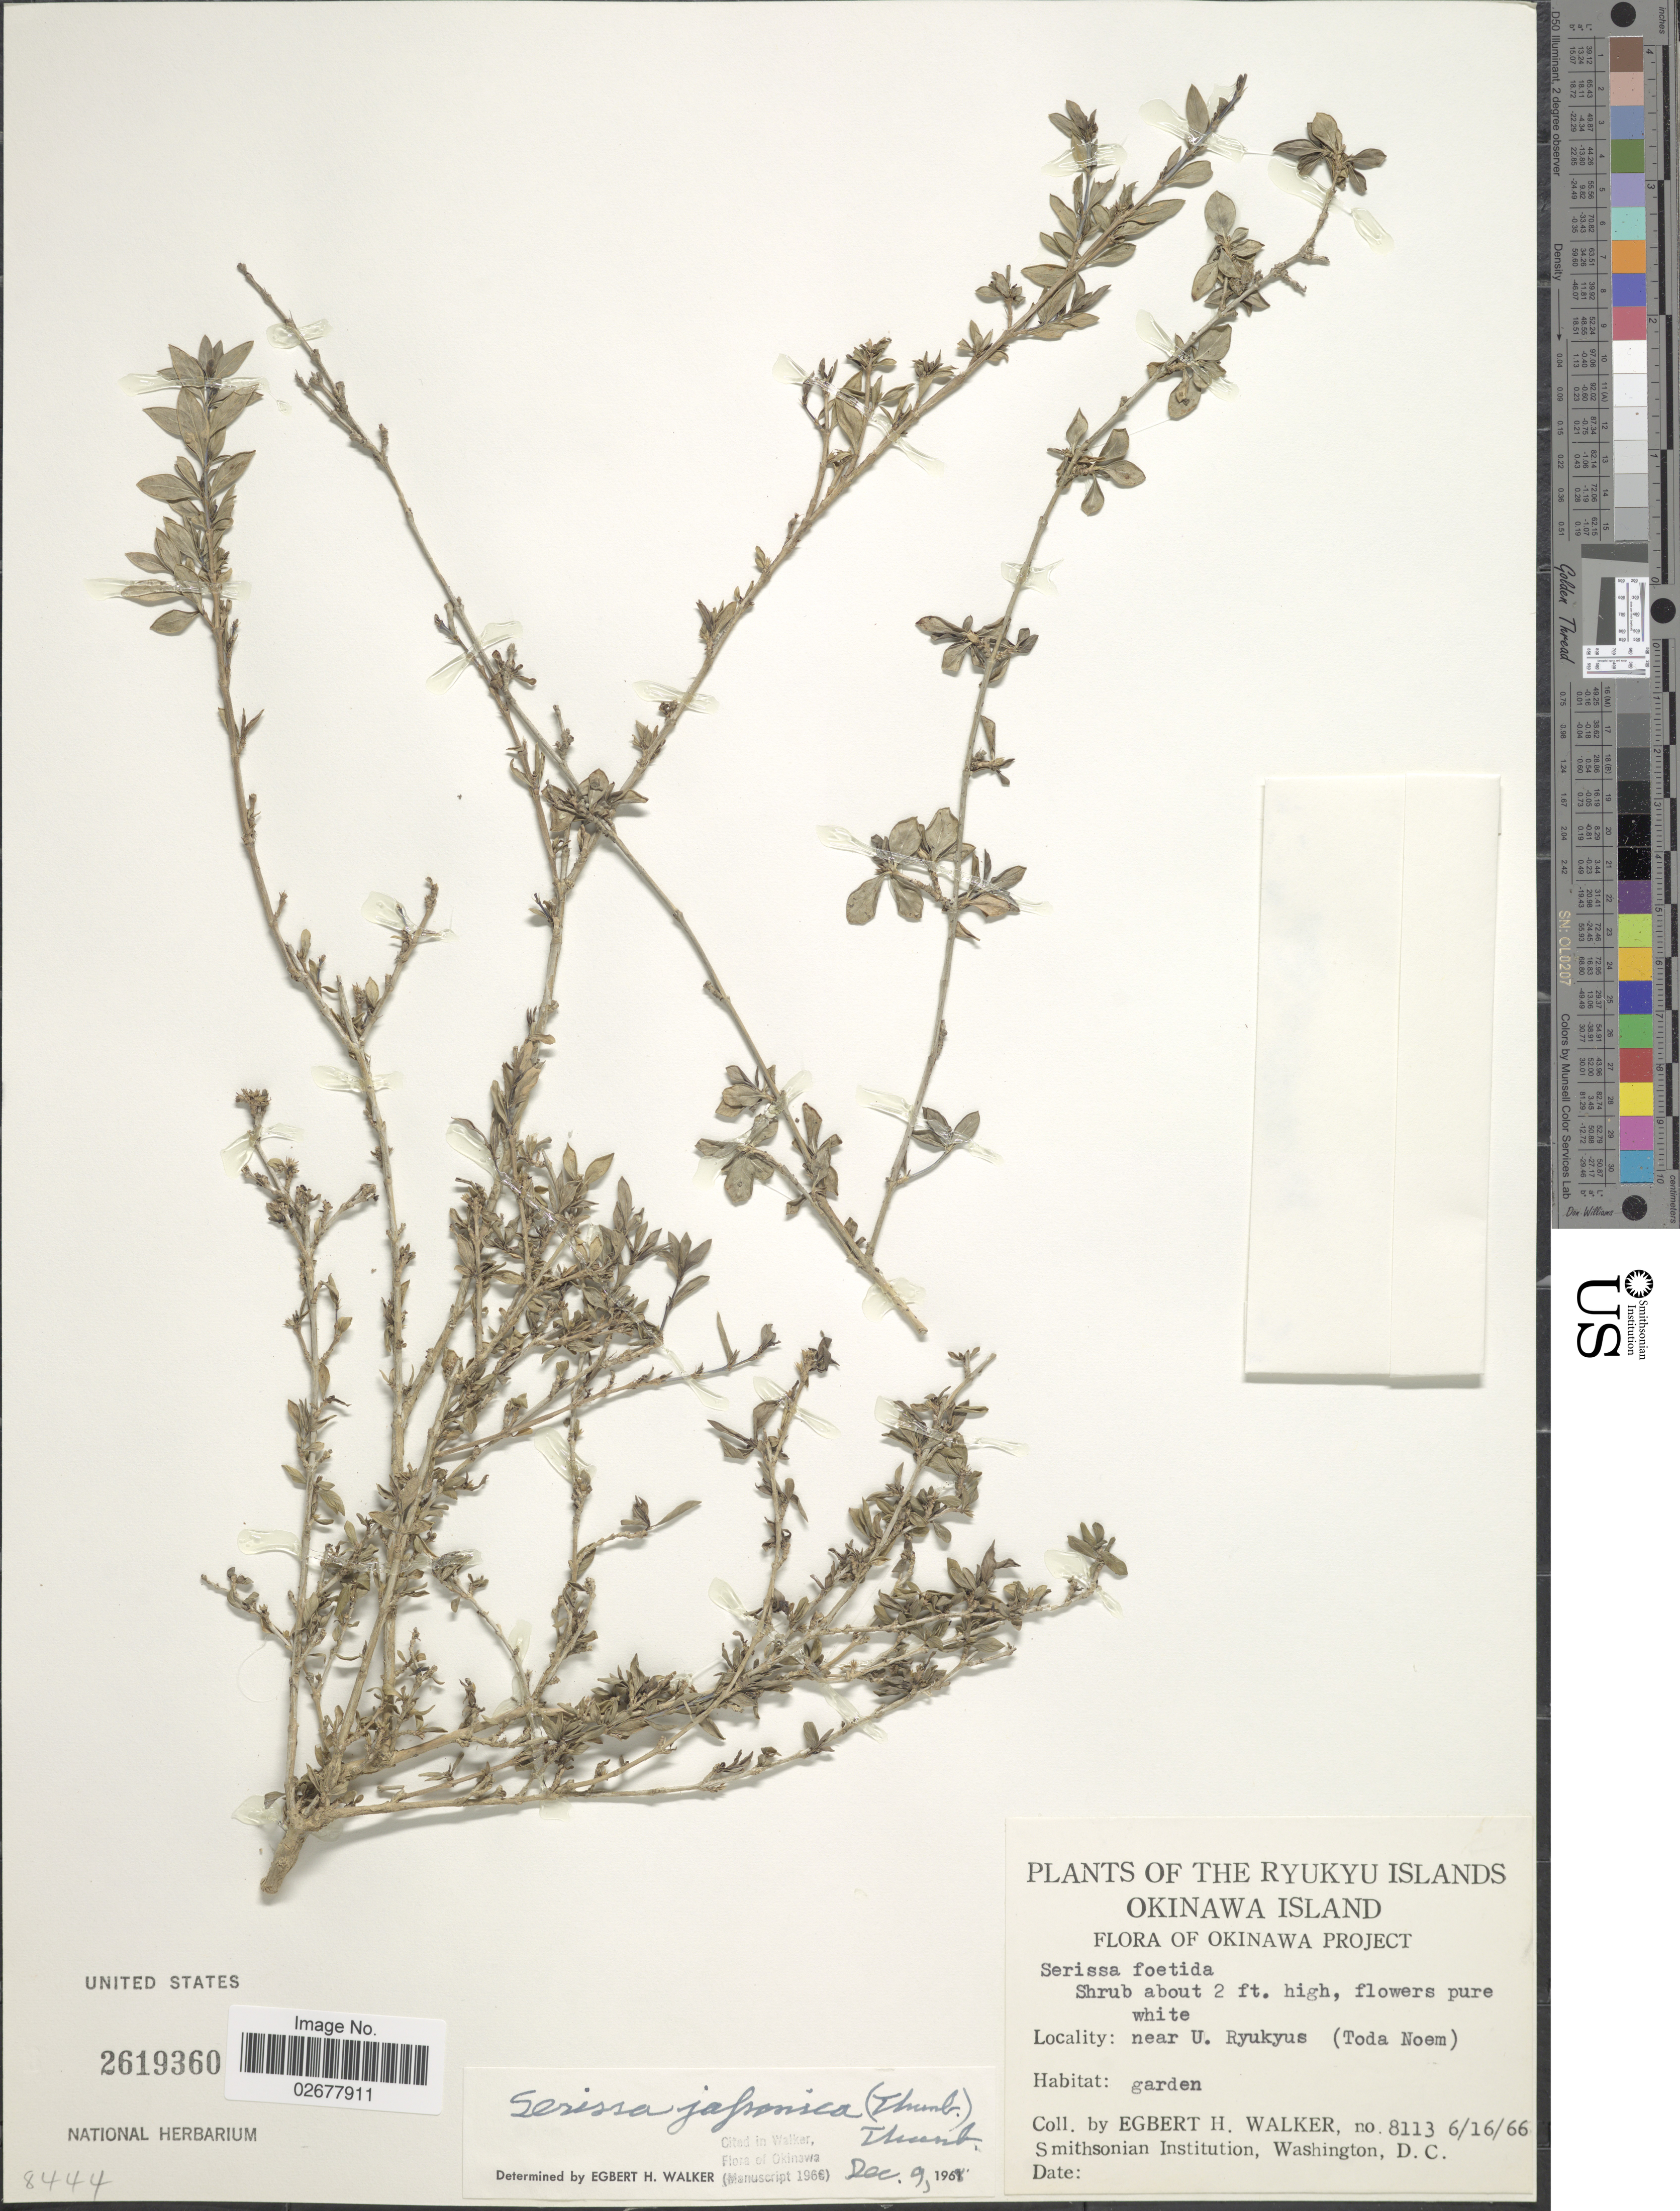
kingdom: Plantae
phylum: Tracheophyta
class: Magnoliopsida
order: Gentianales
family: Rubiaceae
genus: Serissa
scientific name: Serissa japonica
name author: (Thunb.) Thunb.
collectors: E. H. Walker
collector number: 8113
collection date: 1966-06-16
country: Japan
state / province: Okinawa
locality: The Ryukyu Islands, Okinawa Island, near U Ryukyus (Toda Noem)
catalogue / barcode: US 2619360